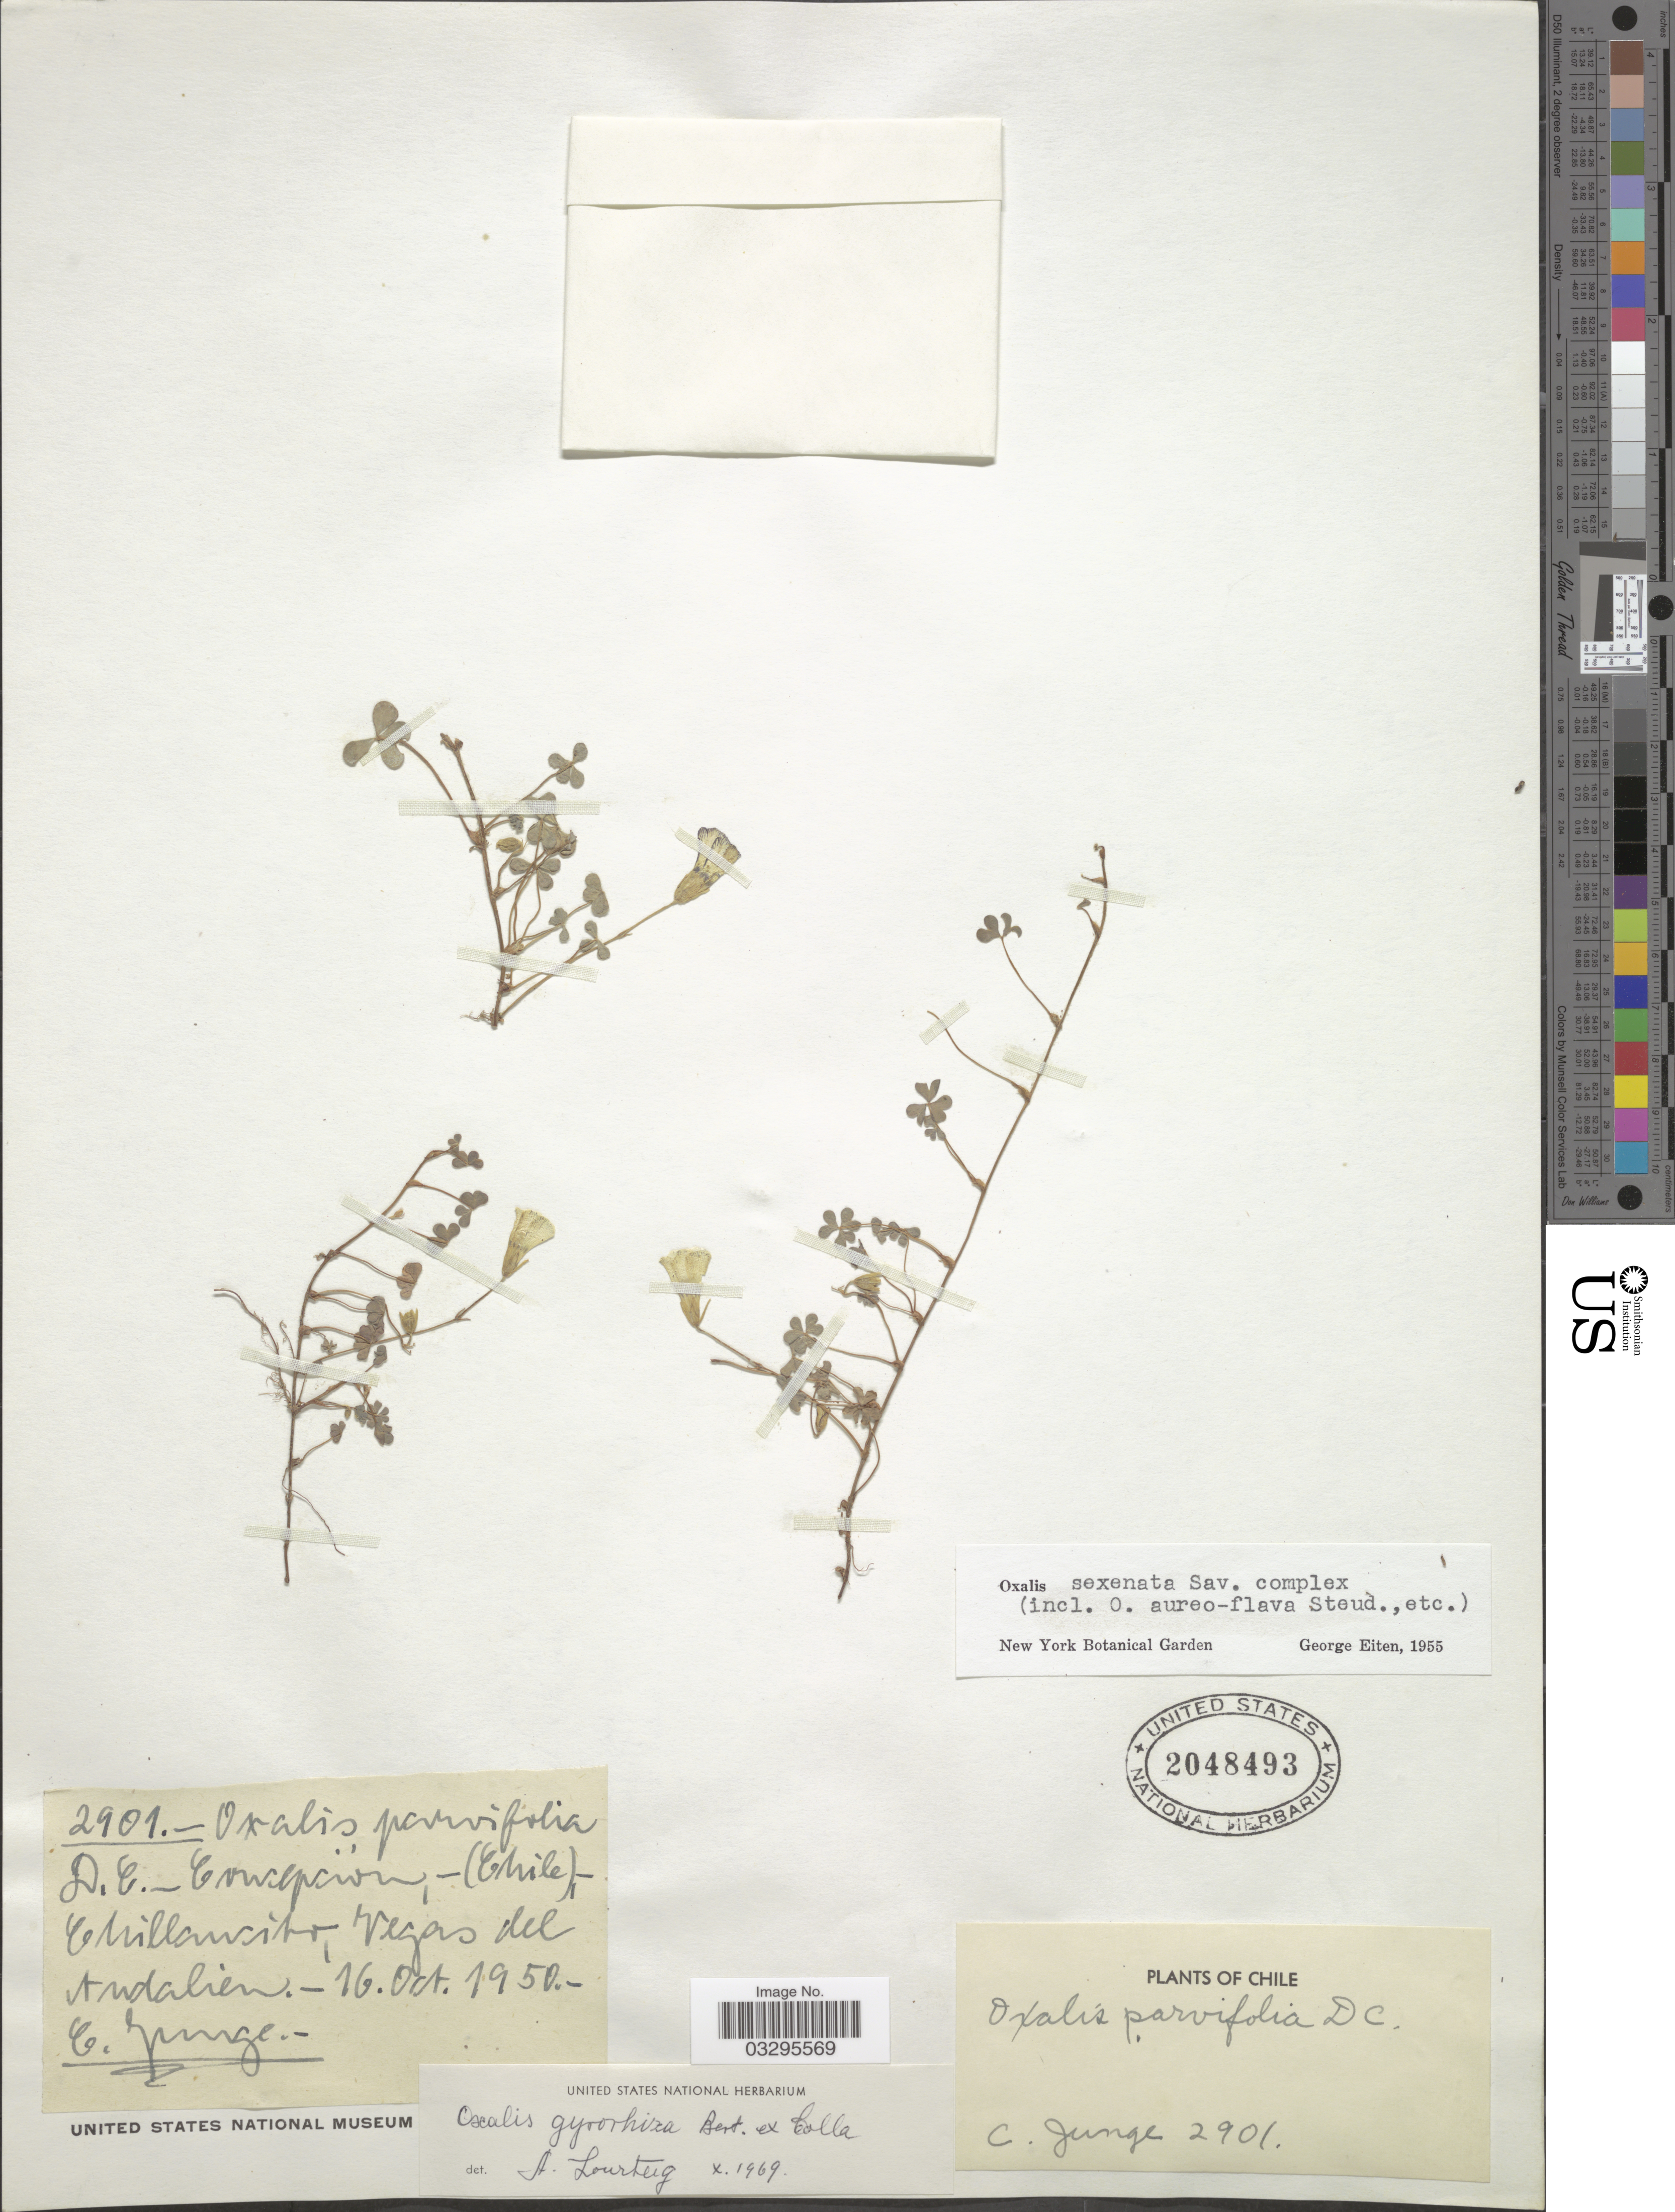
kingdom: Plantae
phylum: Tracheophyta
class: Magnoliopsida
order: Oxalidales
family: Oxalidaceae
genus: Oxalis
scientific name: Oxalis gyrorhiza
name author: Bertero ex Colla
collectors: C. Junge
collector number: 2901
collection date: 1950-10-16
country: Chile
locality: D.E. - Concepcion,- Chillancito, Vegas del Andalien.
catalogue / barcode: US 2048493